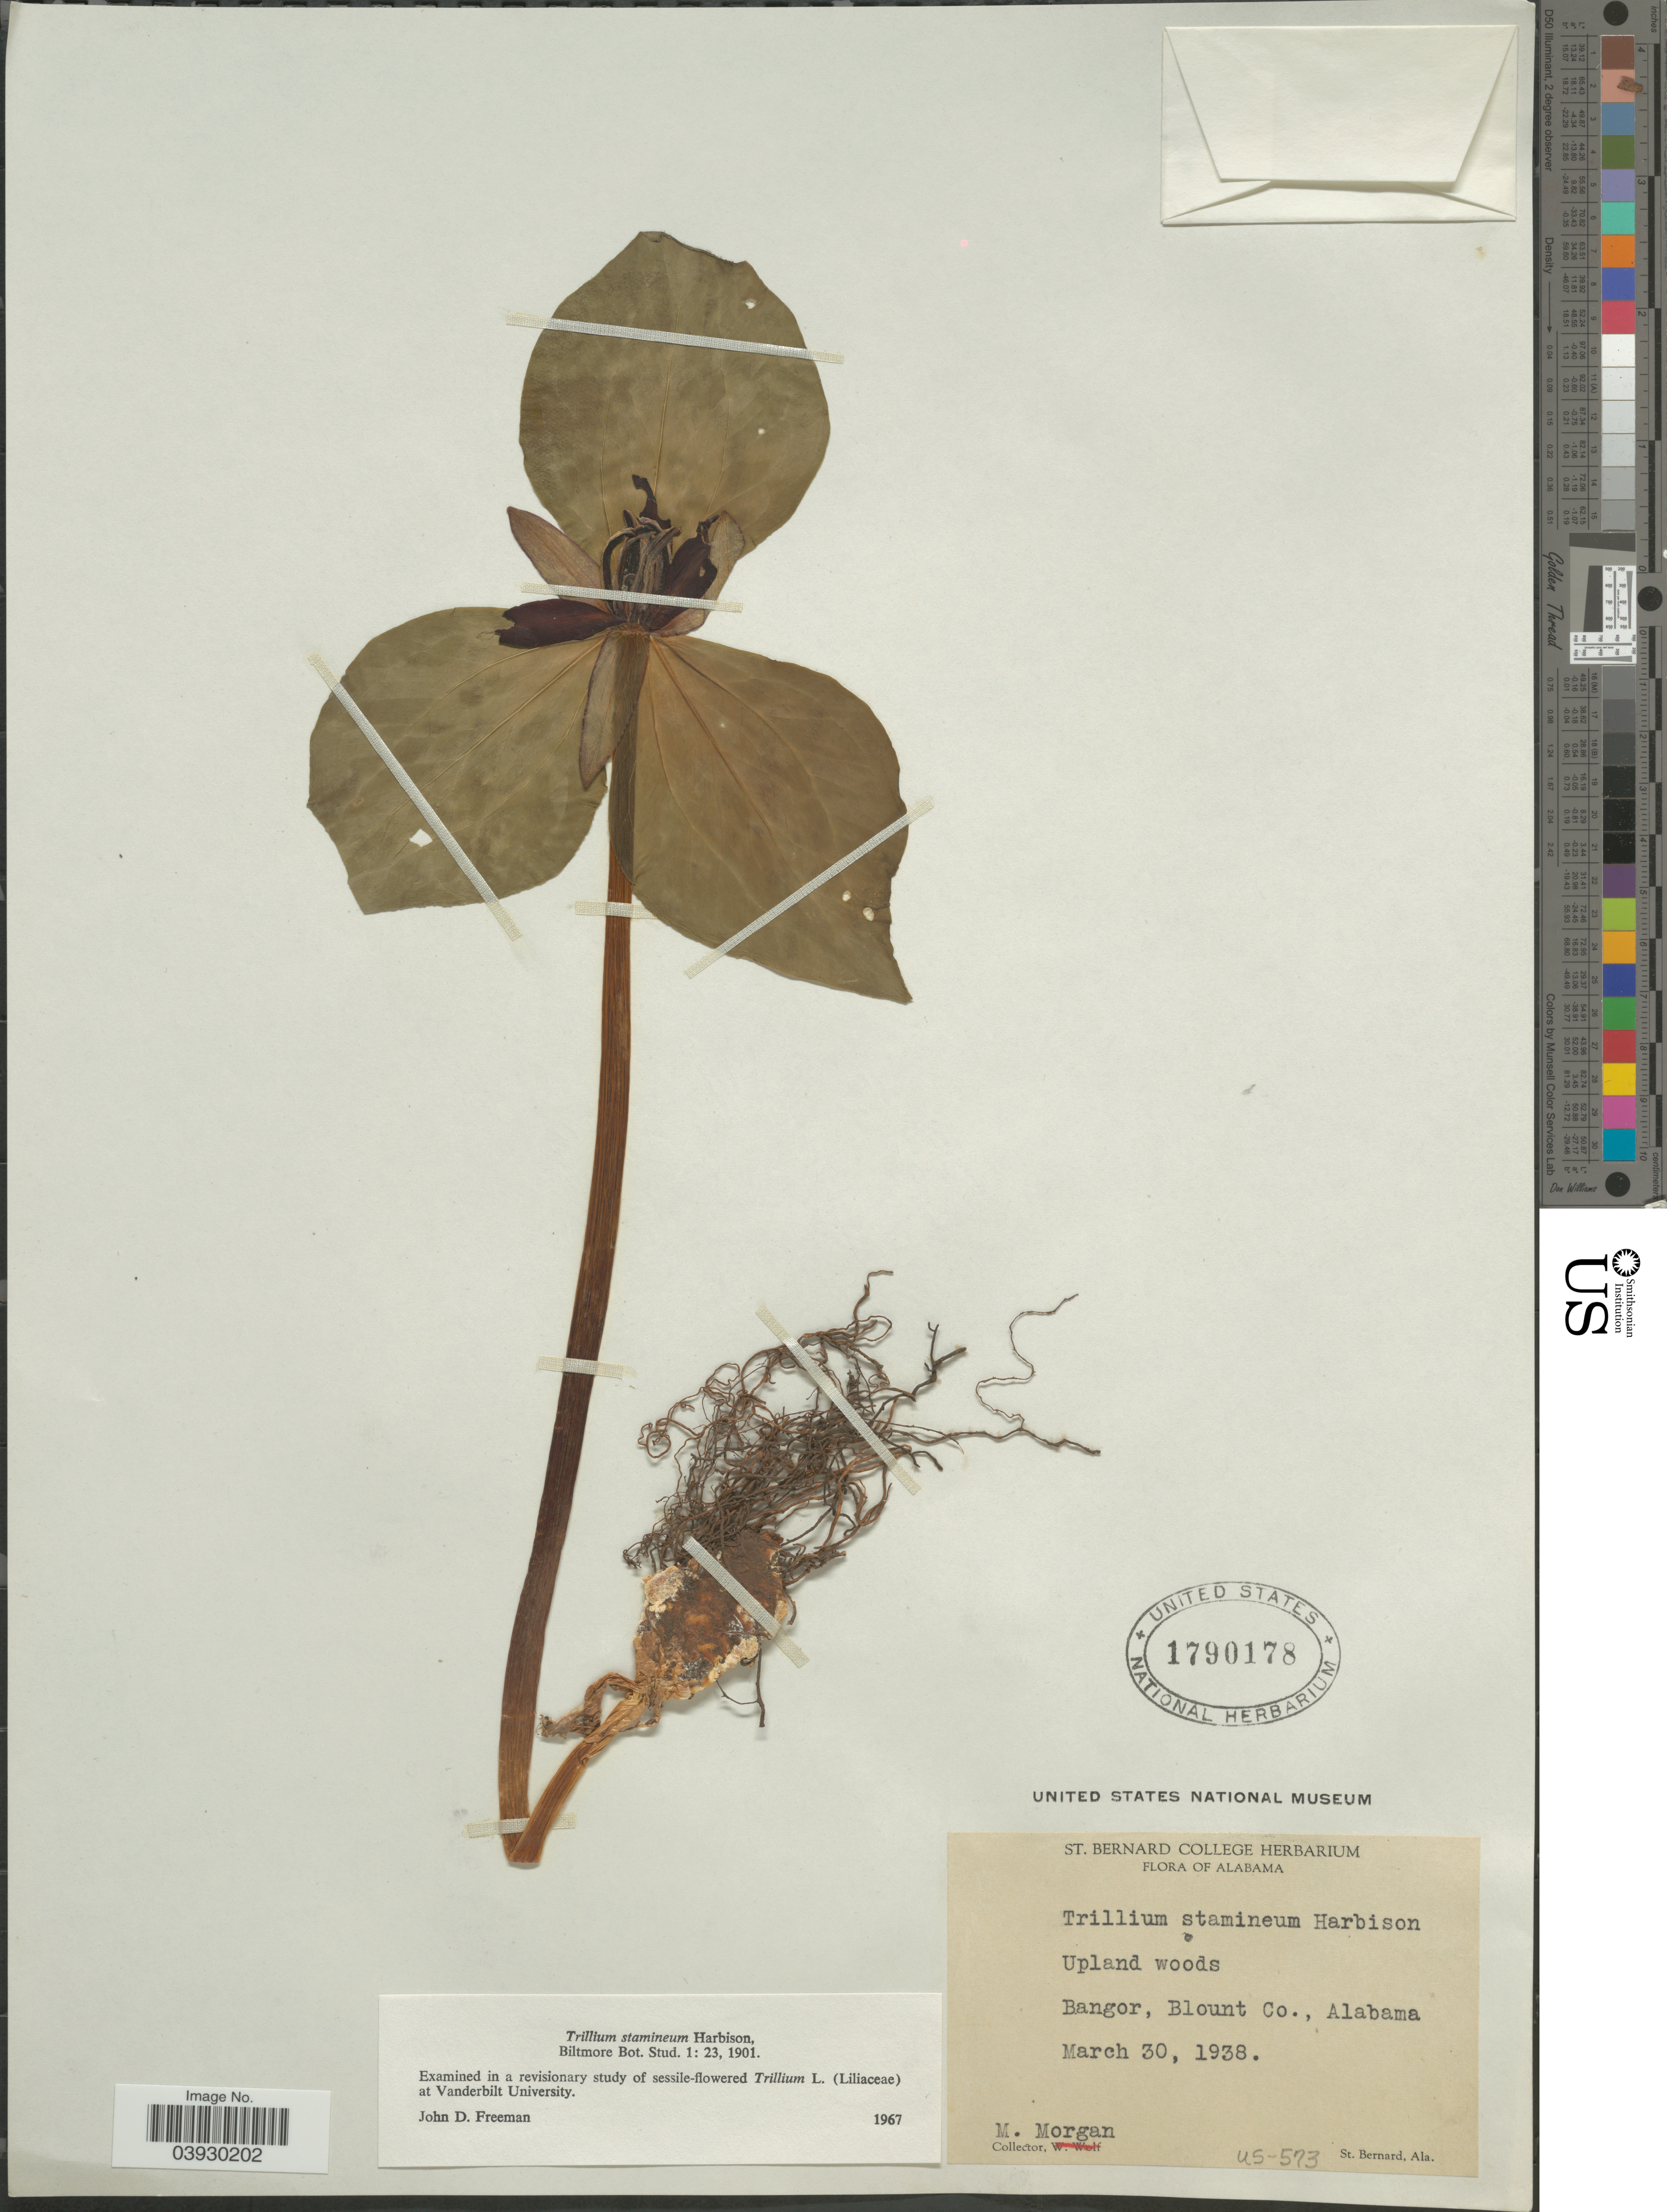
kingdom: Plantae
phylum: Tracheophyta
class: Liliopsida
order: Liliales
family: Melanthiaceae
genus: Trillium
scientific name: Trillium stamineum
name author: Harb.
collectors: M. Morgan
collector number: US-573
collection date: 1938-03-30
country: United States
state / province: Alabama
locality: Bangor, Blount Co.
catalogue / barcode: US 1790178